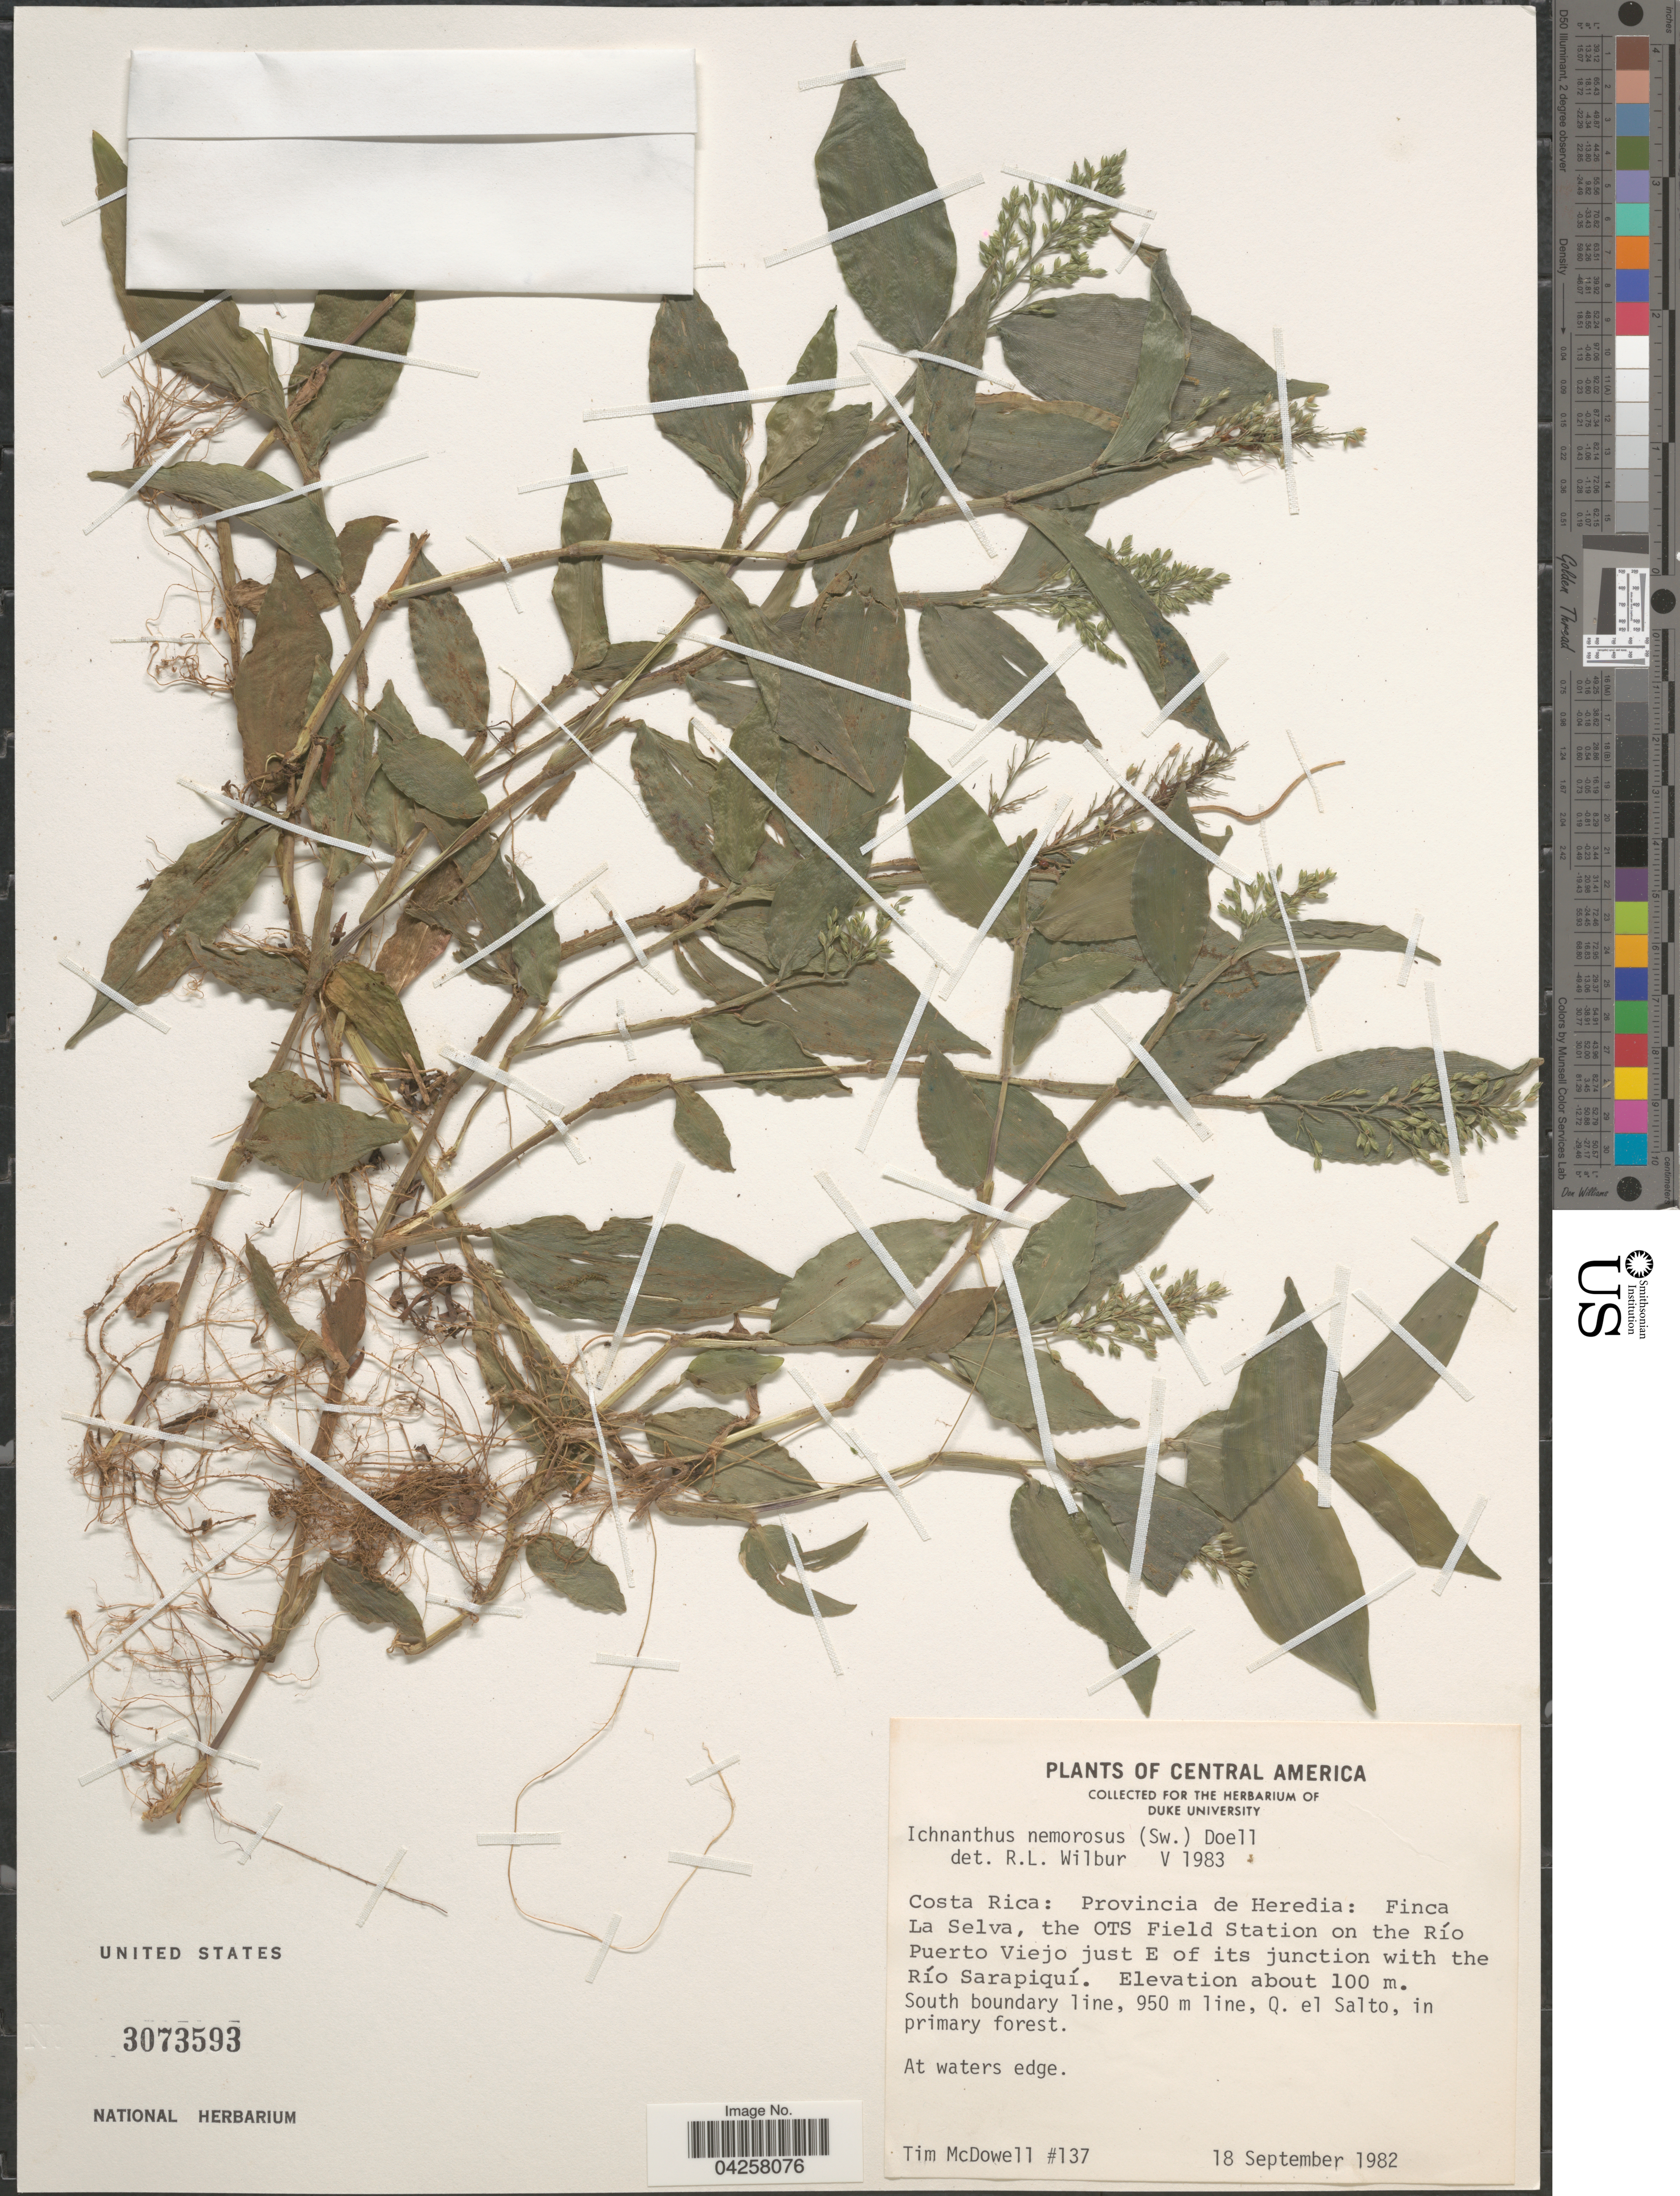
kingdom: Plantae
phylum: Tracheophyta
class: Liliopsida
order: Poales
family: Poaceae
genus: Ichnanthus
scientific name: Ichnanthus nemorosus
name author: (Sw.) Döll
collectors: T. McDowell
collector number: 137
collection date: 1982-09-18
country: Costa Rica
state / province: Heredia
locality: Finca La Selva, the OTS Field Station on the Río Puerto Viejo just E of its junction with the Río Sarapiquí. South boundary line, 950 m line, Q. el Salto, in primary forest.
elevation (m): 100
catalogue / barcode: US 3073593